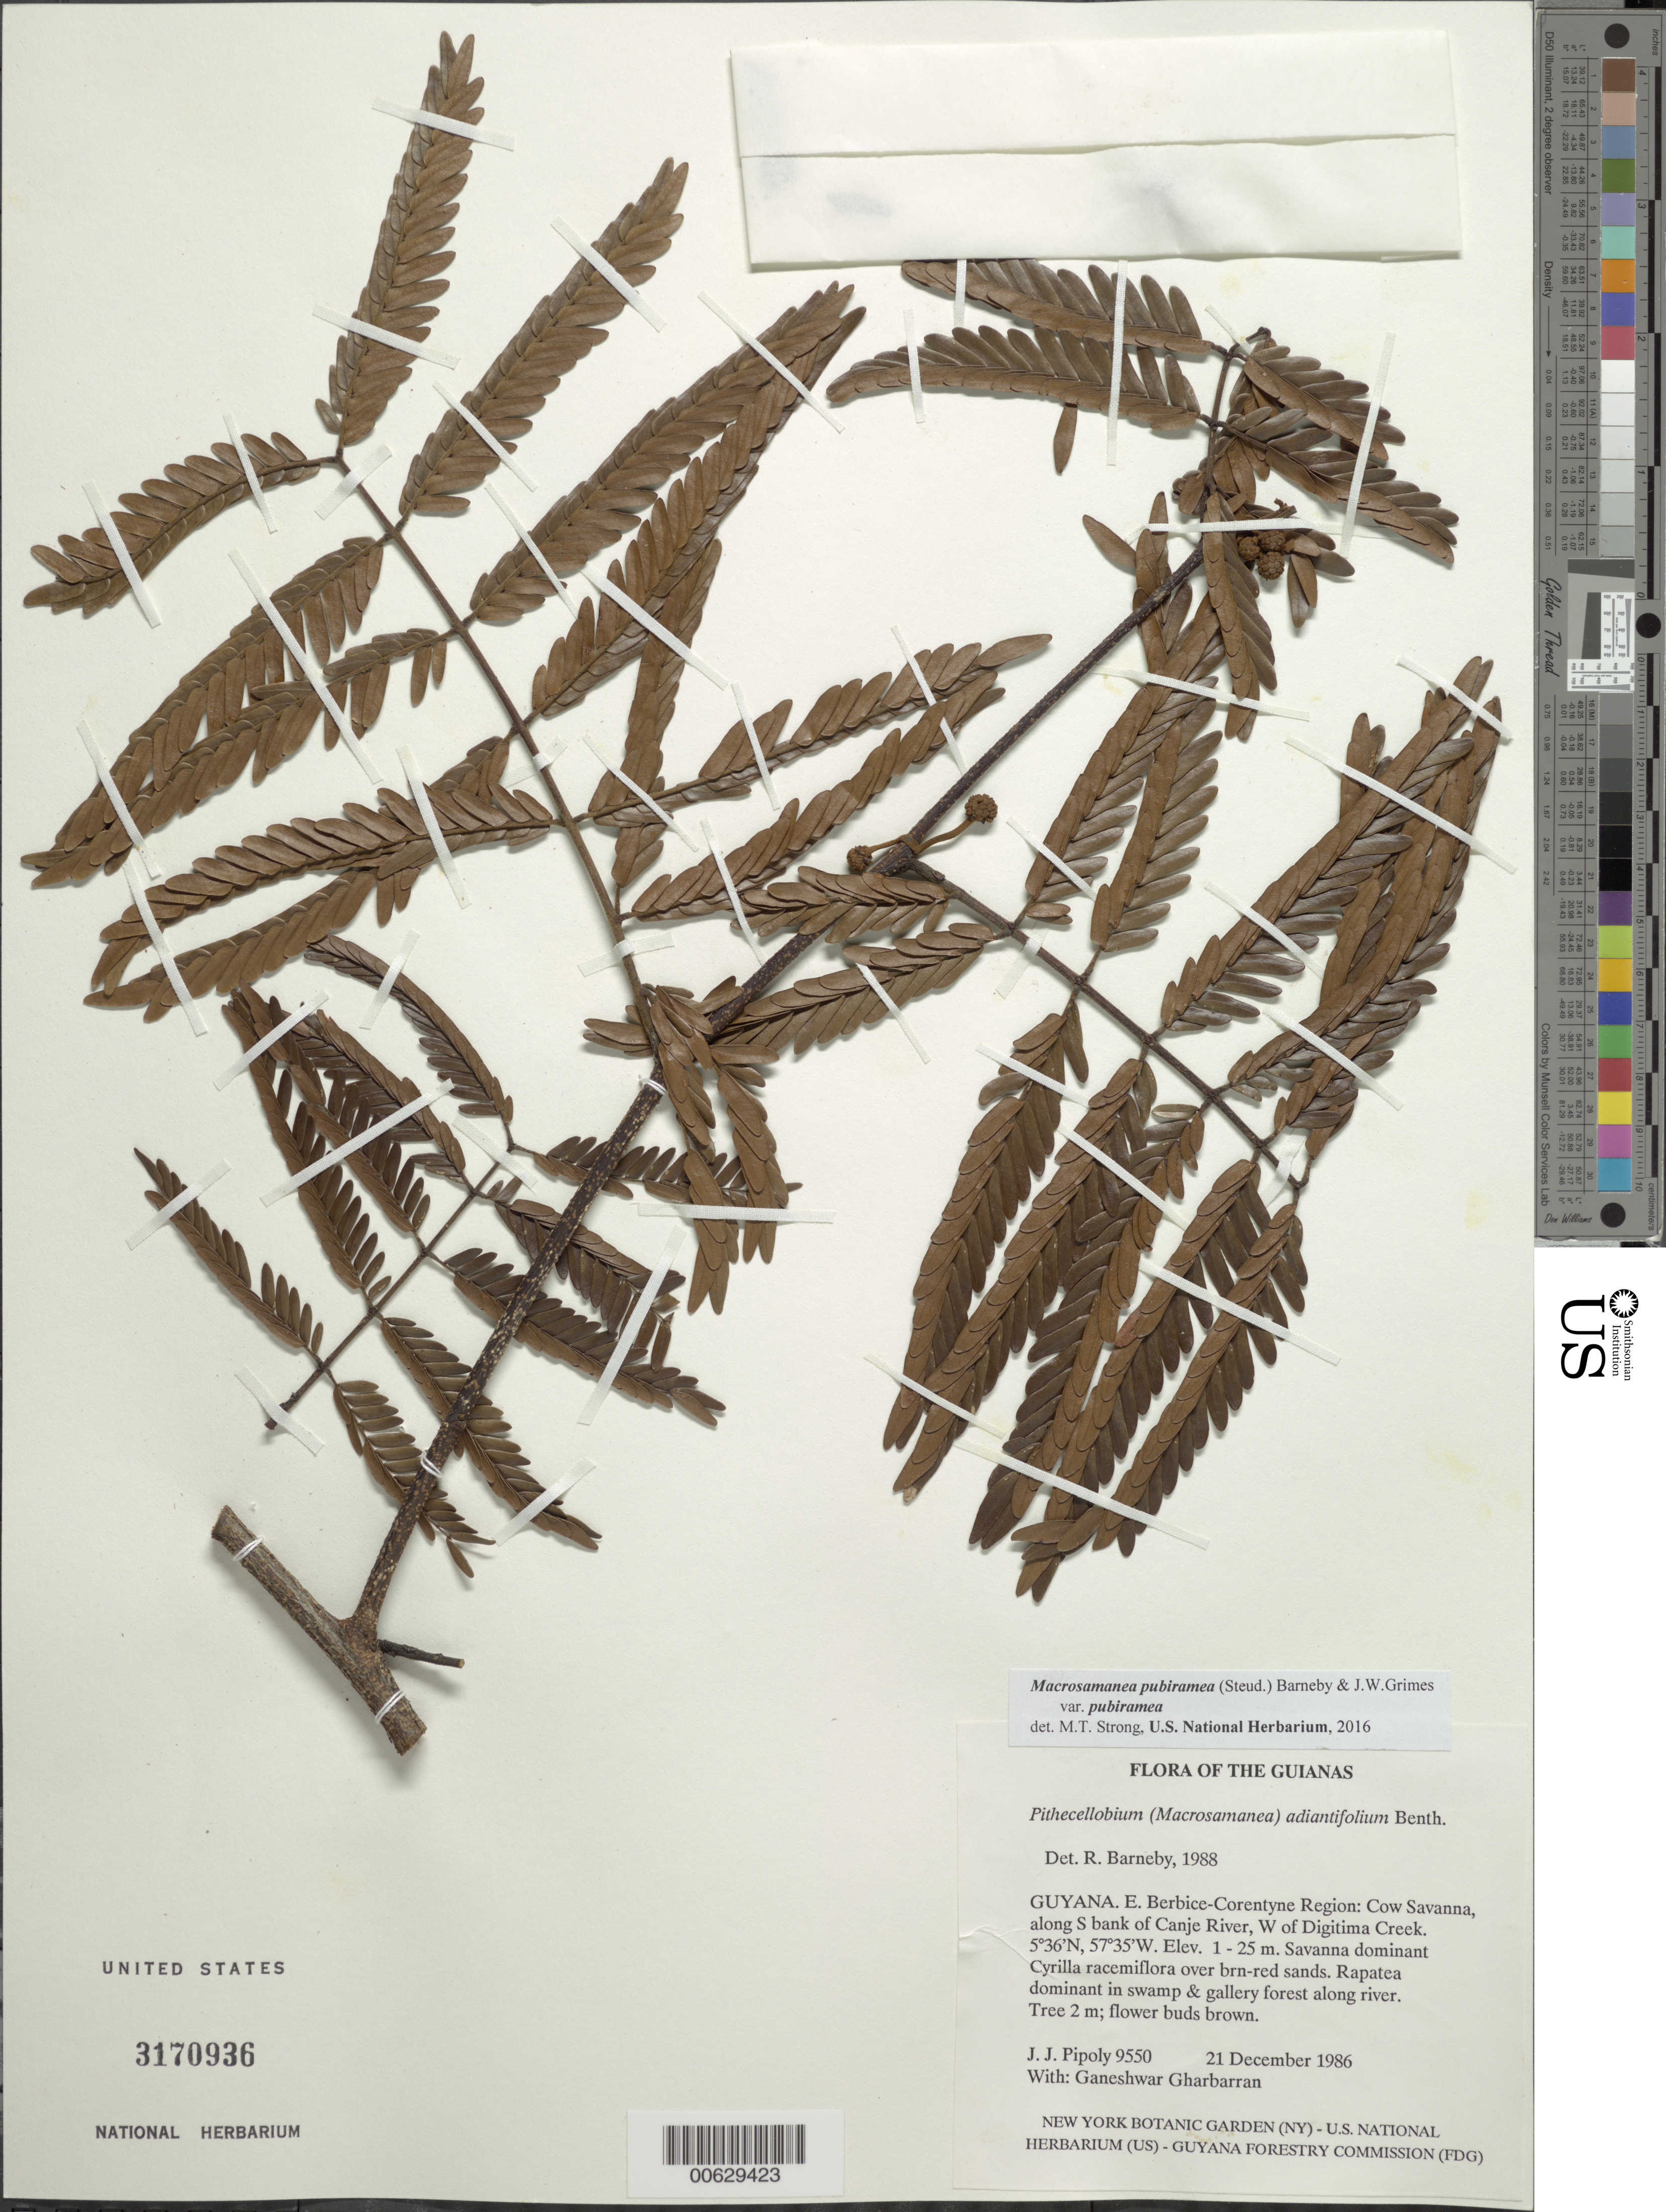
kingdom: Plantae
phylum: Tracheophyta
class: Magnoliopsida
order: Fabales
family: Fabaceae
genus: Macrosamanea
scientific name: Macrosamanea pubiramea var. pubiramea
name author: (Steud.) Barneby & J.W. Grimes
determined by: Strong, M. T., (US), Smithsonian Institution - National Museum of Natural History (UNITED STATES)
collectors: J. J. Pipoly & G. Gharbarran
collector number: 9550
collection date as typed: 21 December 1986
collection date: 1986-12-21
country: Guyana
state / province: E. Berbice-Corentyne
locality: Cow savanna, along S bank of Canje River, W of Digitima Creek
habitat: Savanna dominant Cyrilla racemiflora over brn-red sands. Rapatea dominant in swamp & gallery forest along river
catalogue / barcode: US 3170936